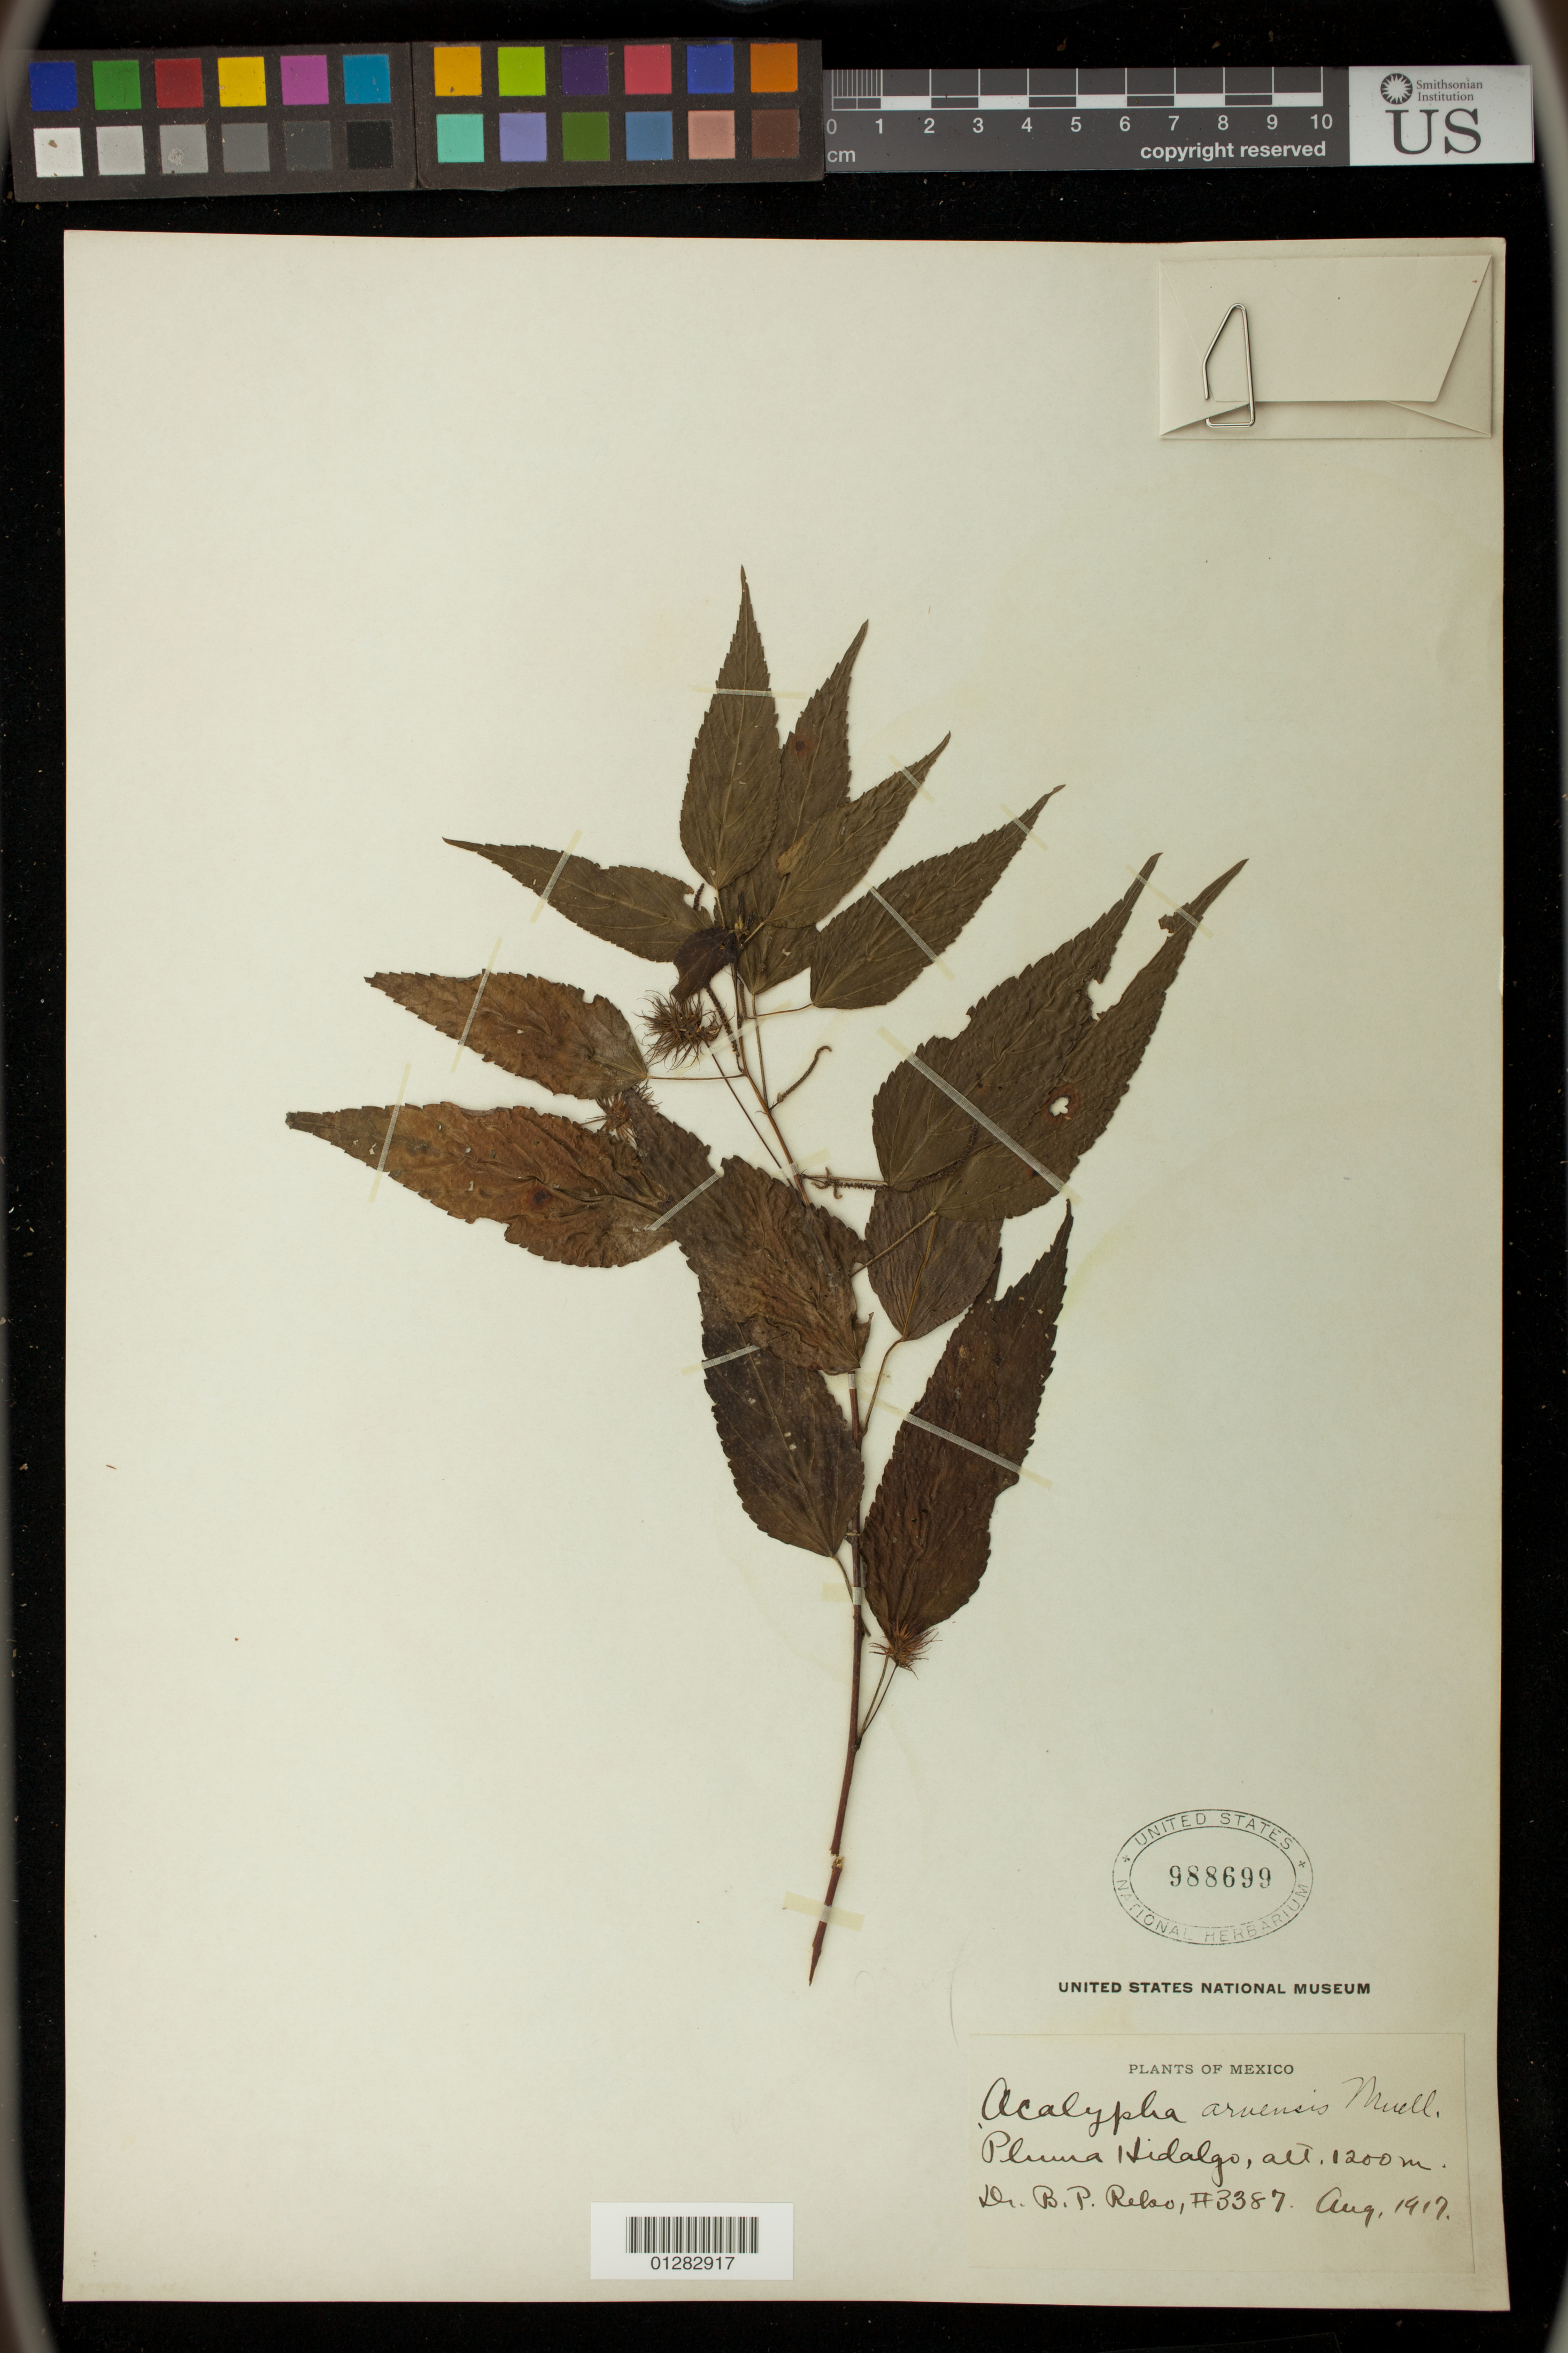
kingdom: Plantae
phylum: Tracheophyta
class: Magnoliopsida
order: Malpighiales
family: Euphorbiaceae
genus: Acalypha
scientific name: Acalypha sp.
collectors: B. Relso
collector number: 3387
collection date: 1917-08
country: Mexico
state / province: Oaxaca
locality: Pluma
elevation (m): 366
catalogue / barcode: US 988689